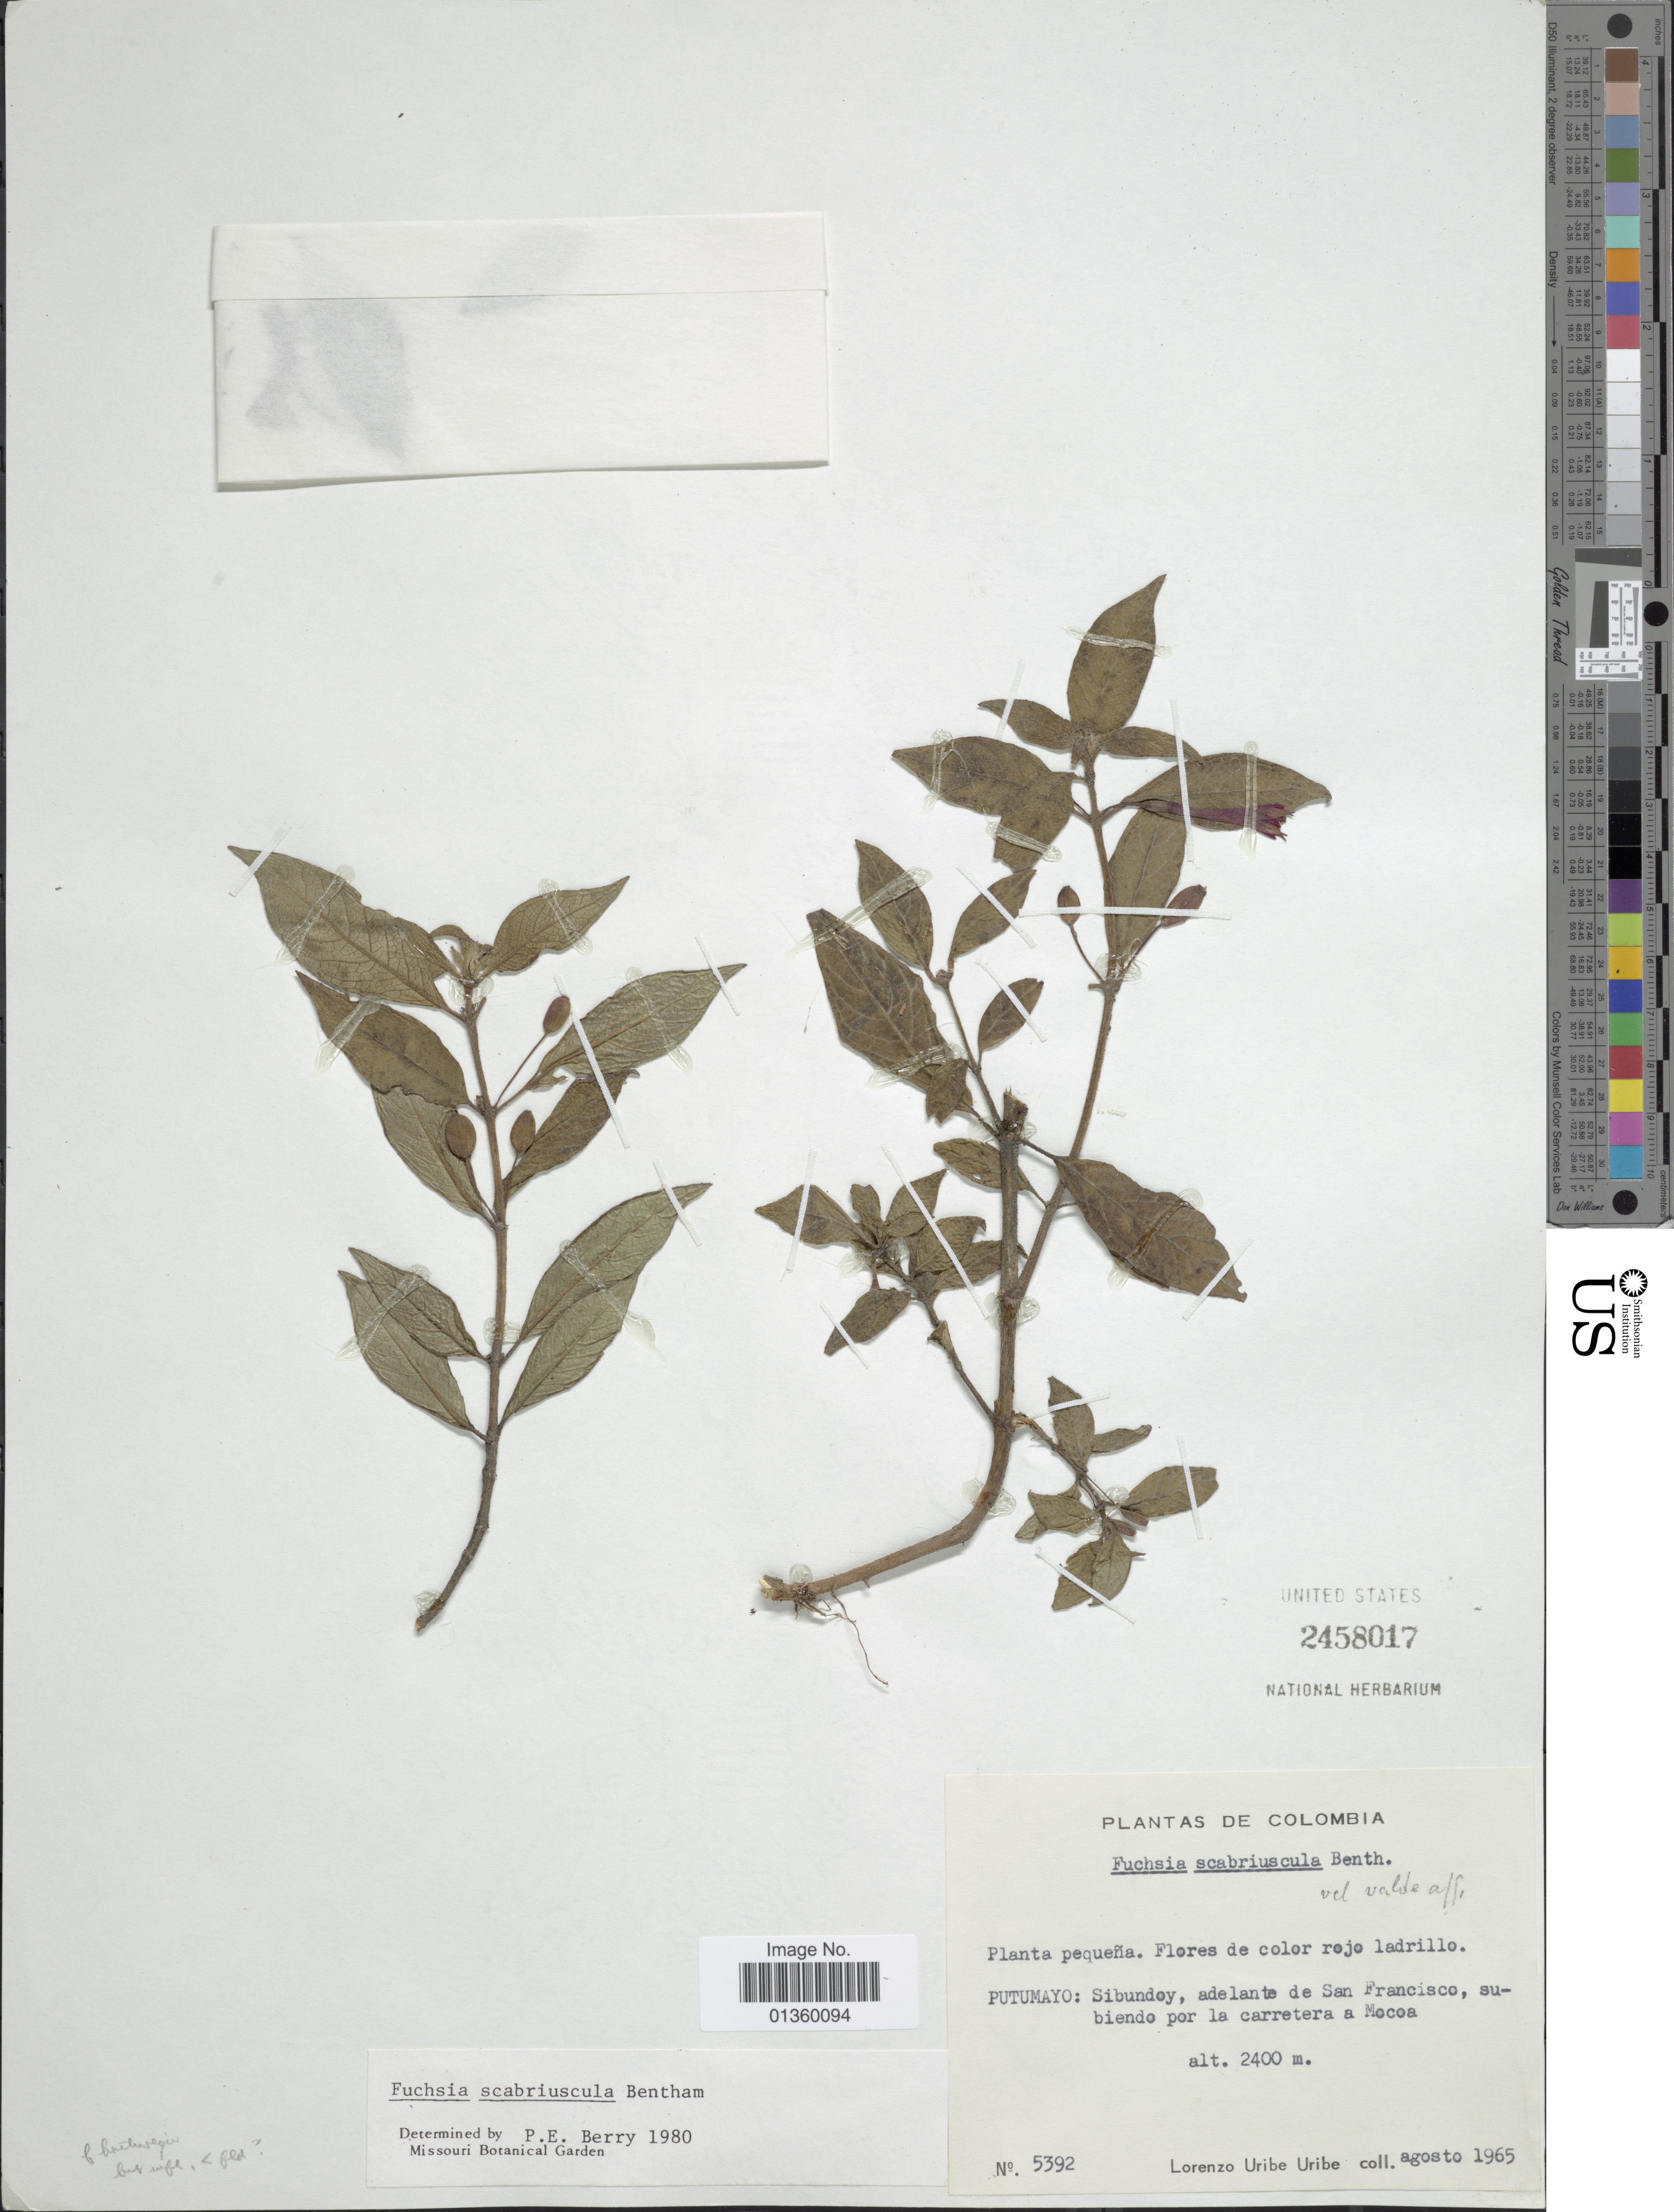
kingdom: Plantae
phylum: Tracheophyta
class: Magnoliopsida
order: Myrtales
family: Onagraceae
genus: Fuchsia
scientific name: Fuchsia scabriuscula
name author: Benth.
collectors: L. Uribe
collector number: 5392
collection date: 1965-08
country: Colombia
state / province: Putumayo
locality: Sibundoy, adelante de San Francisco, subiendo por la carretera a Mocoa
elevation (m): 2400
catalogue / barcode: US 2458017